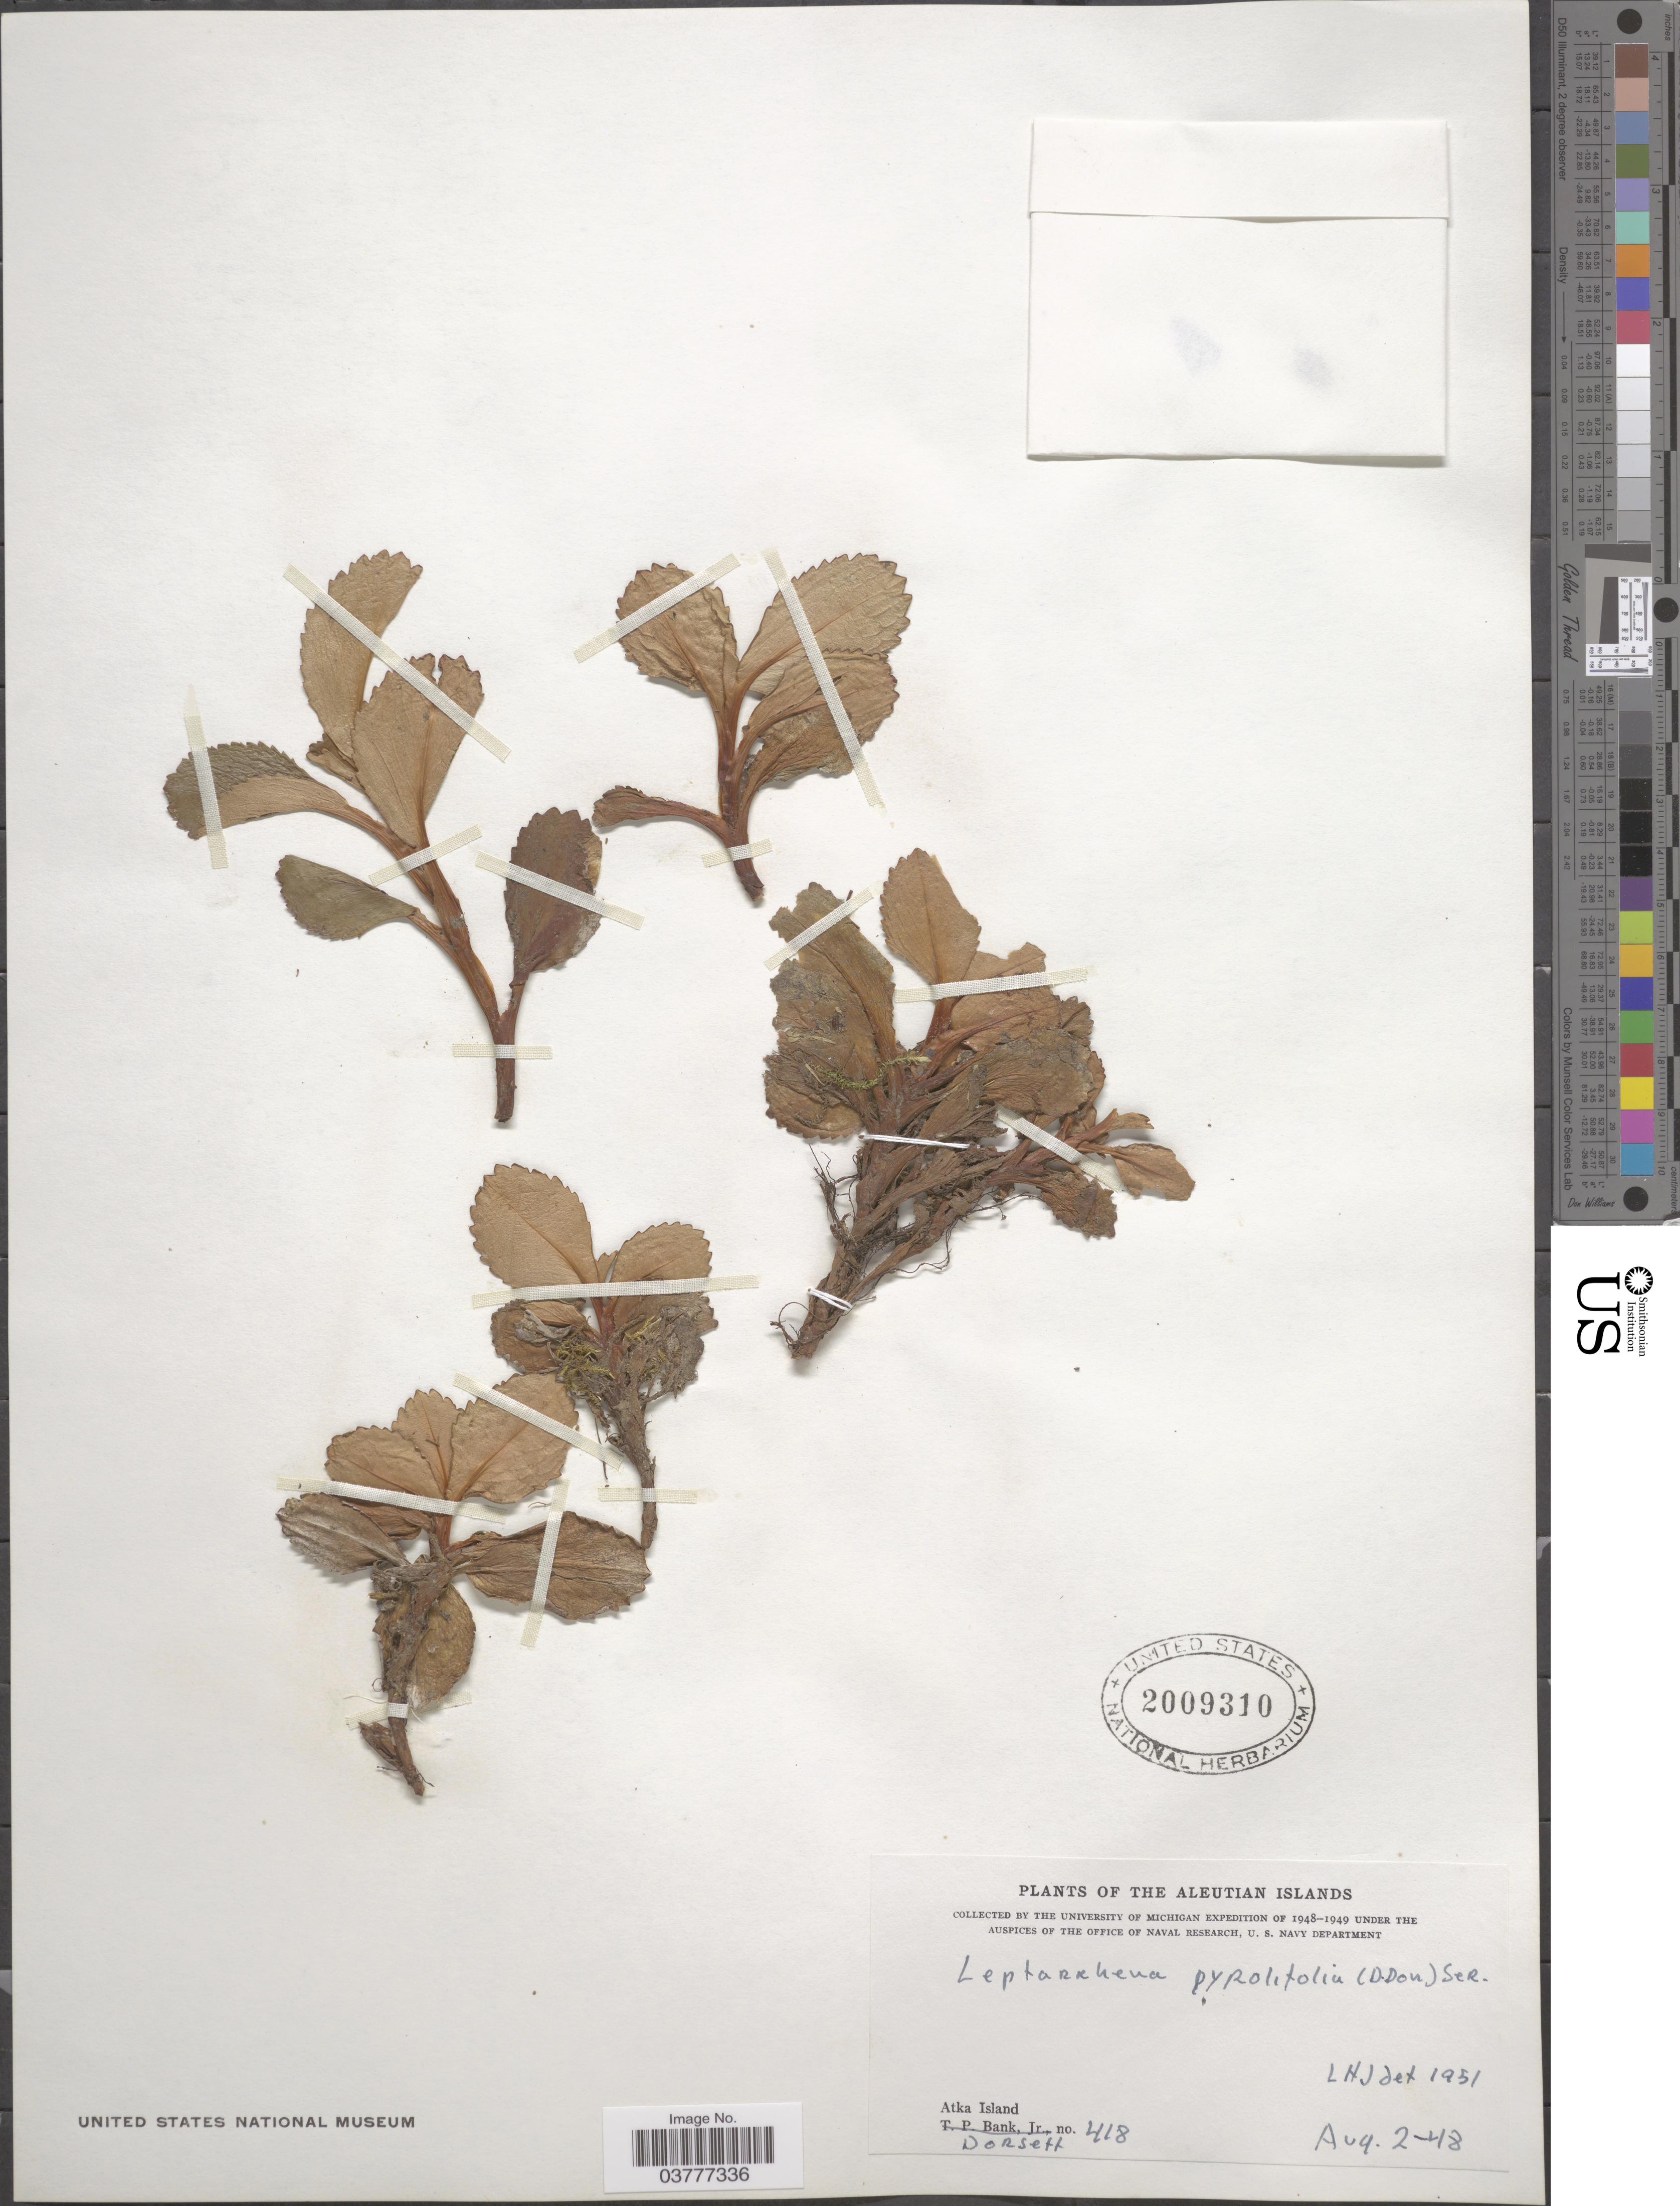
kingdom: Plantae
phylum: Tracheophyta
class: Magnoliopsida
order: Saxifragales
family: Saxifragaceae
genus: Leptarrhena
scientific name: Leptarrhena pyrolifolia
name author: (D. Don) Ser.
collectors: -- Dorsett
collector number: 418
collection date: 1948-08-02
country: United States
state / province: Alaska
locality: The Aleutian Islands, Atka Island.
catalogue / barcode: US 2009310